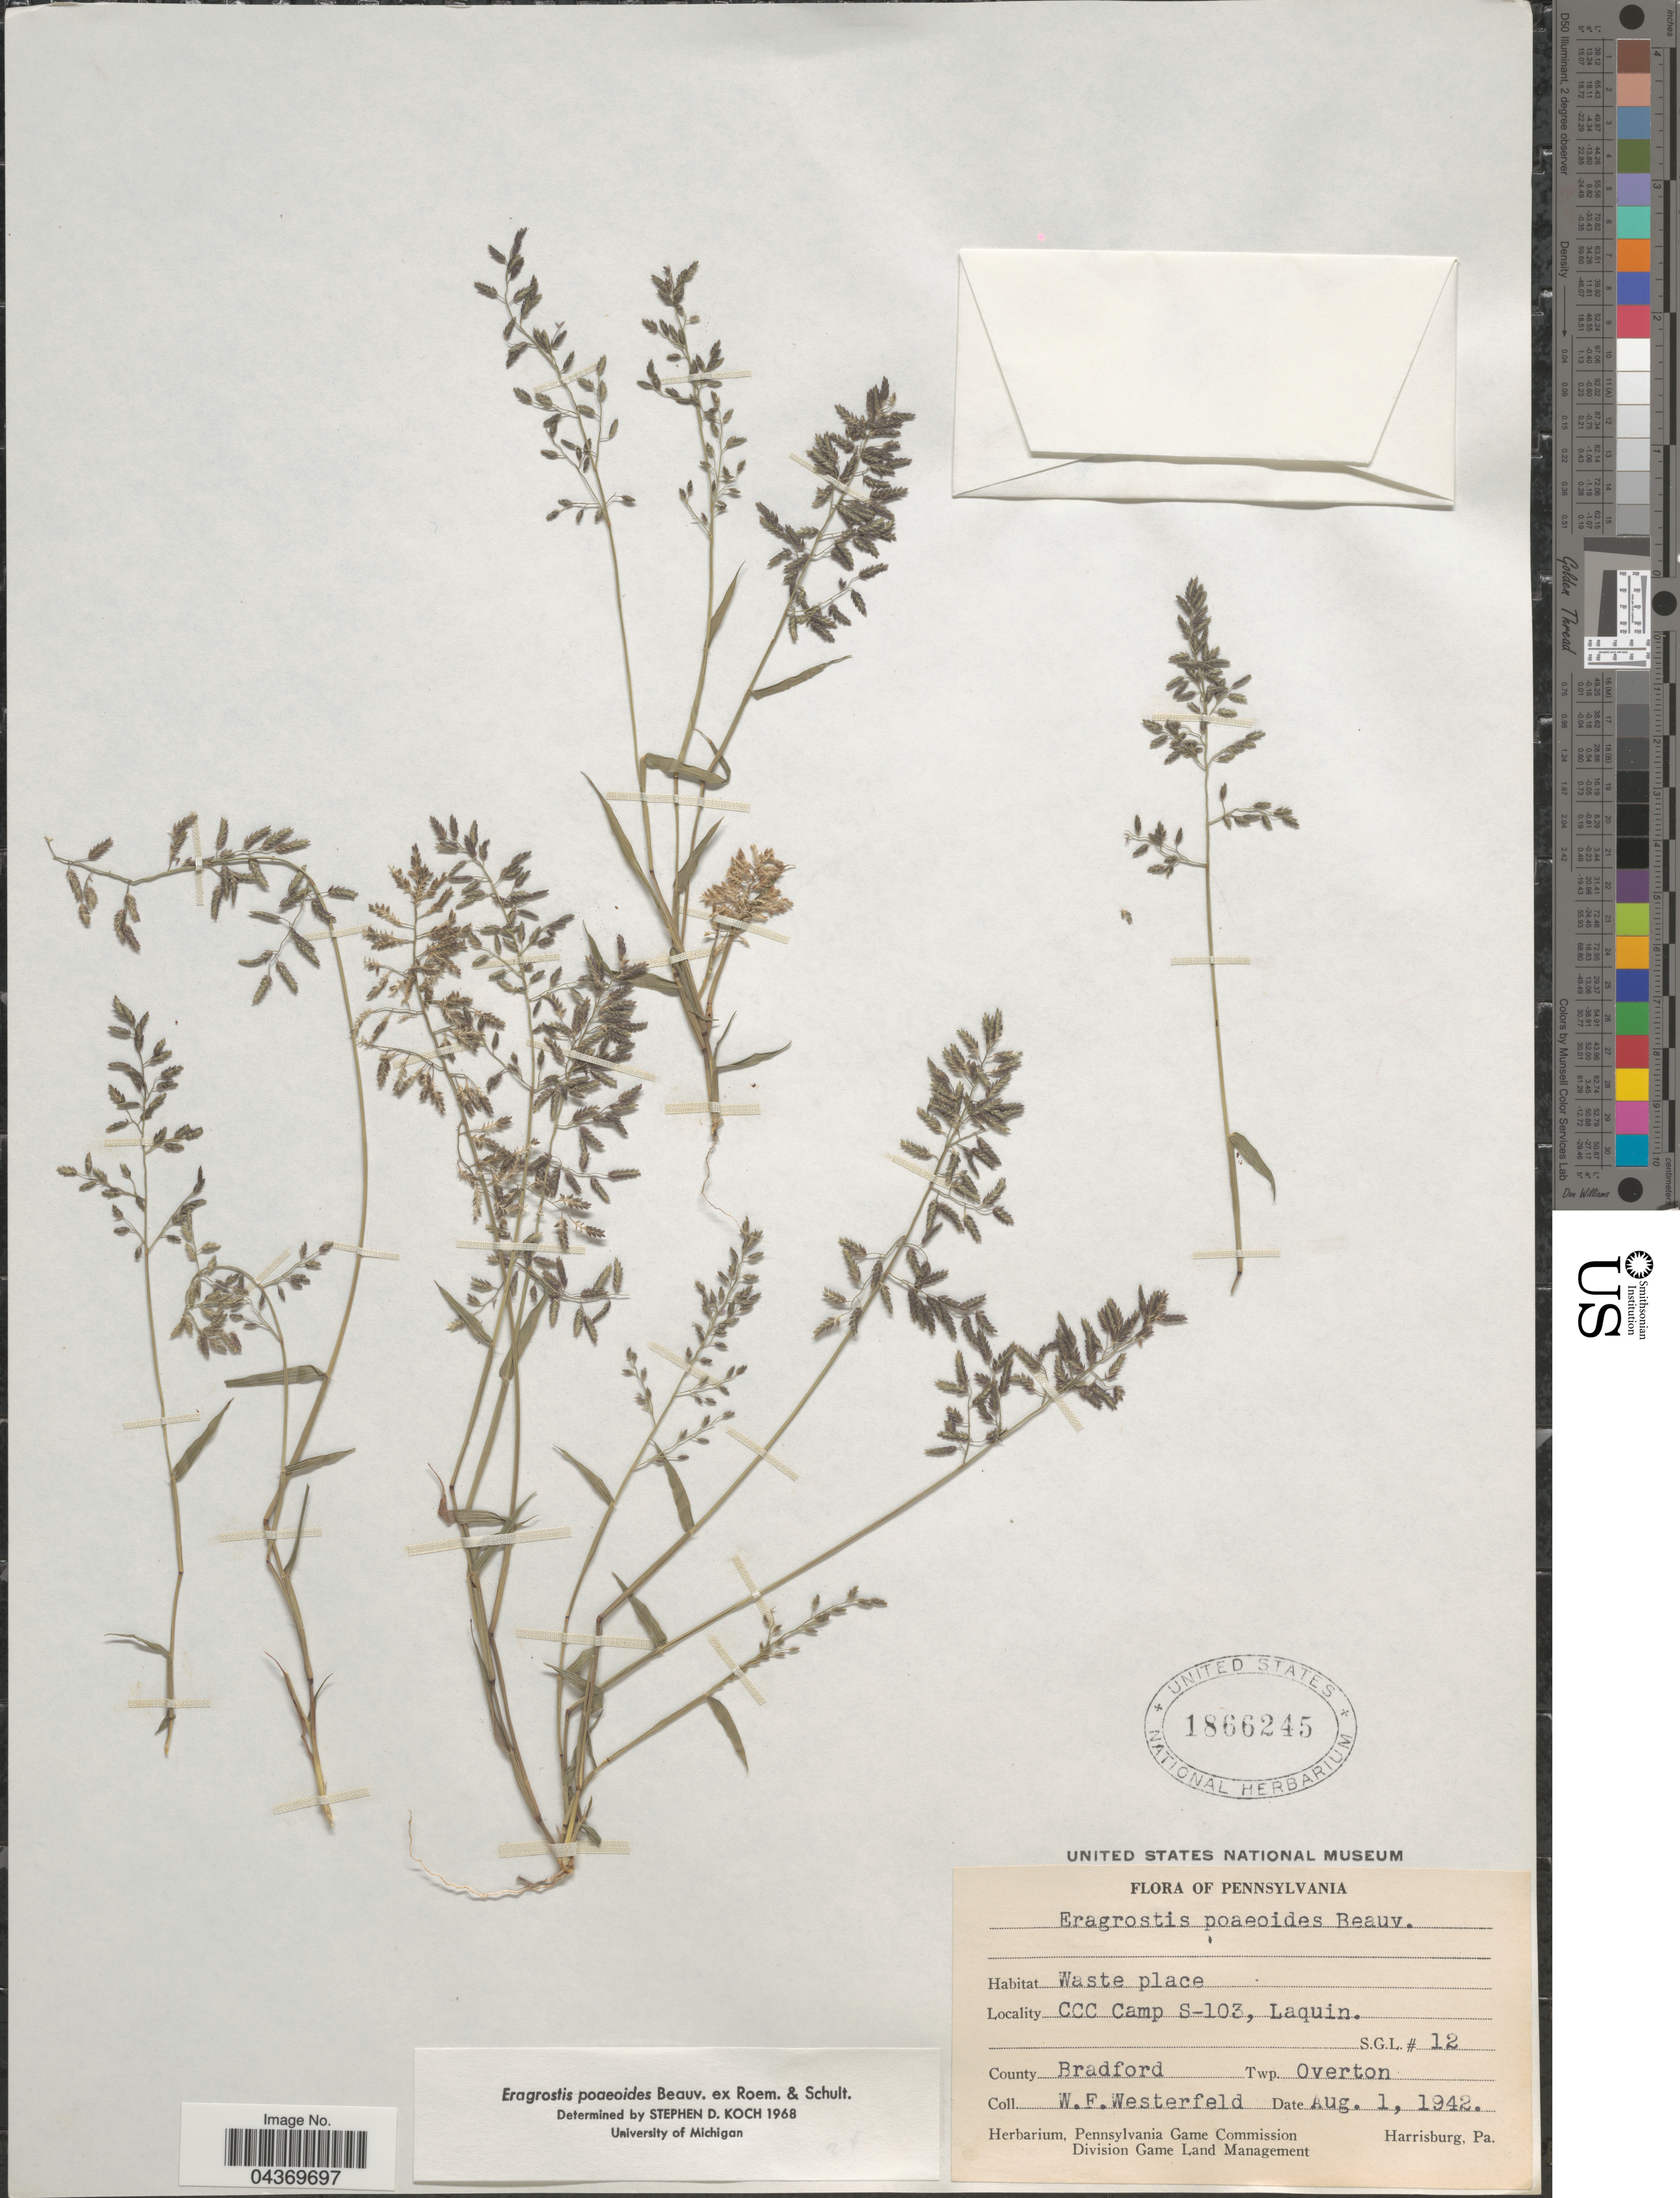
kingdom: Plantae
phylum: Tracheophyta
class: Liliopsida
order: Poales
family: Poaceae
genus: Eragrostis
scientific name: Eragrostis minor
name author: Host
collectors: W. Westerfeld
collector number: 12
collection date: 1942-08-01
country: United States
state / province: Pennsylvania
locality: CCC Camp S-103, Laquin. County Bradford. Twp. Overton.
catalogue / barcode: US 1866245